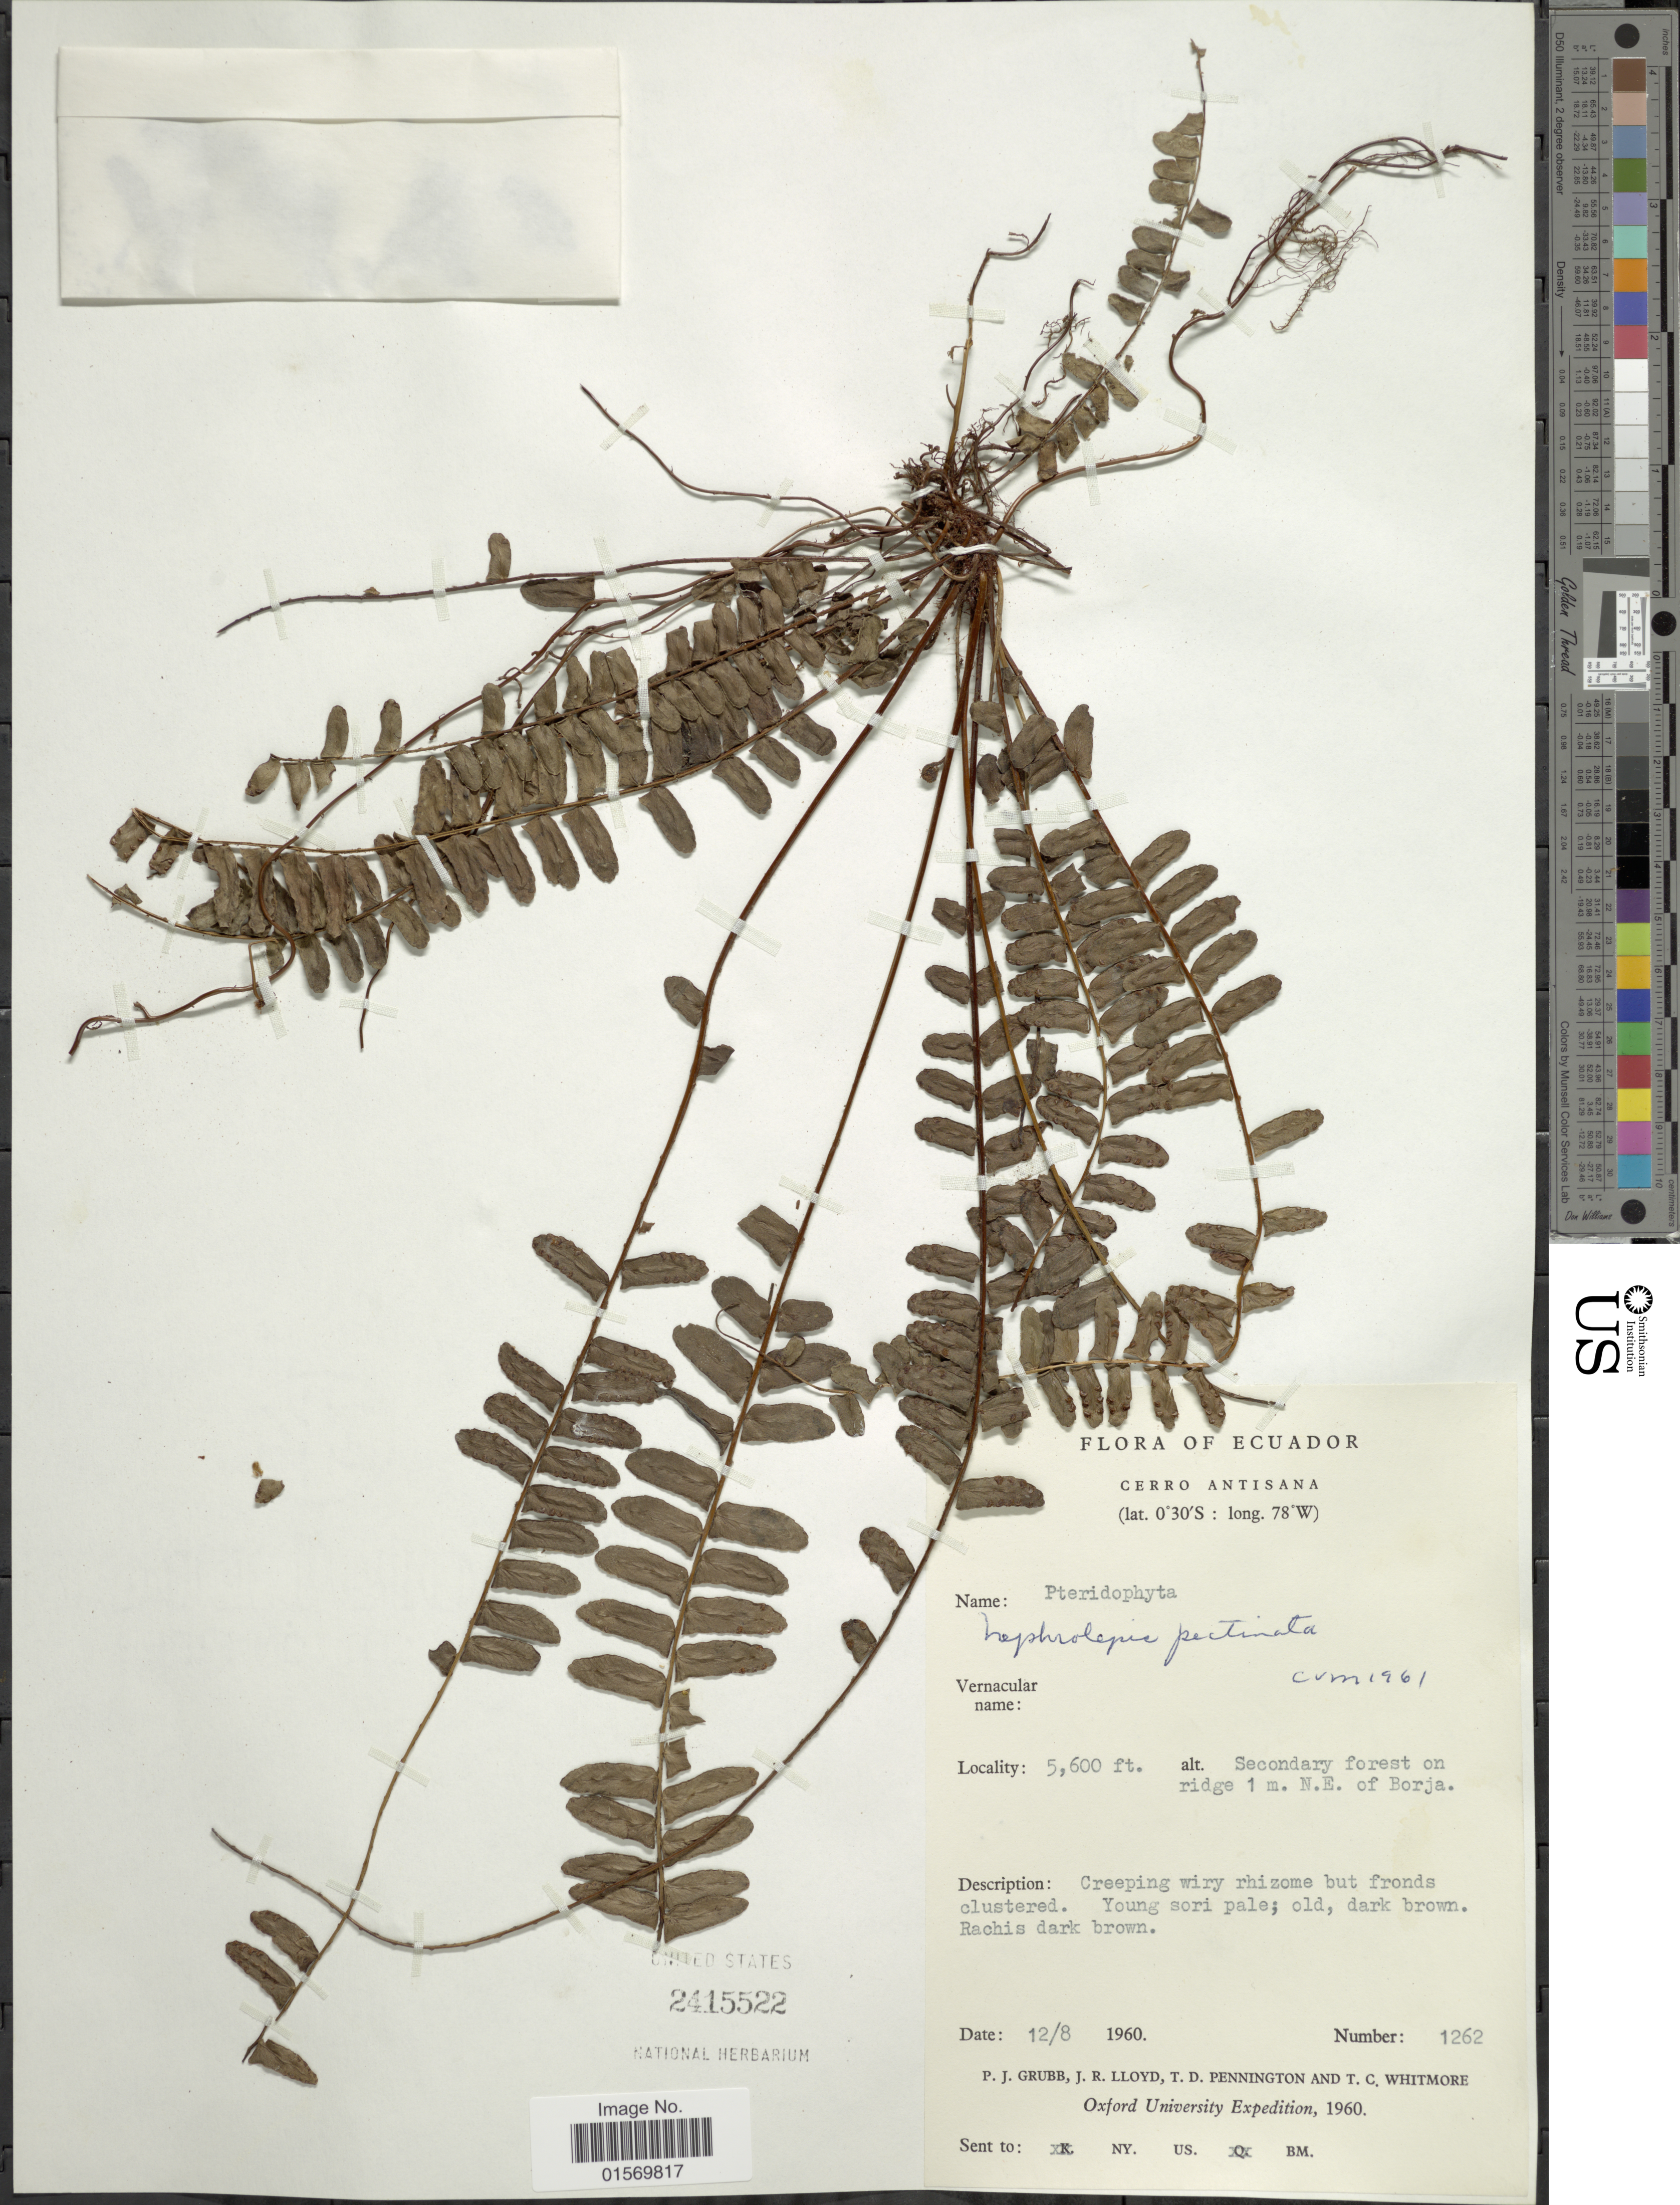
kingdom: Plantae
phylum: Tracheophyta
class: Polypodiopsida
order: Polypodiales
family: Nephrolepidaceae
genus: Nephrolepis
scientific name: Nephrolepis pectinata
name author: (Willd.) Schott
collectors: P. J. Grubb, J. R. Lloyd, T. D. Pennington & T. C. Whitmore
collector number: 1262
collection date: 1960-08-12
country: Ecuador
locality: Cerro Antisana, on ridge 1m. N. E. of Borja.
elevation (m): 1707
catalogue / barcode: US 2415522